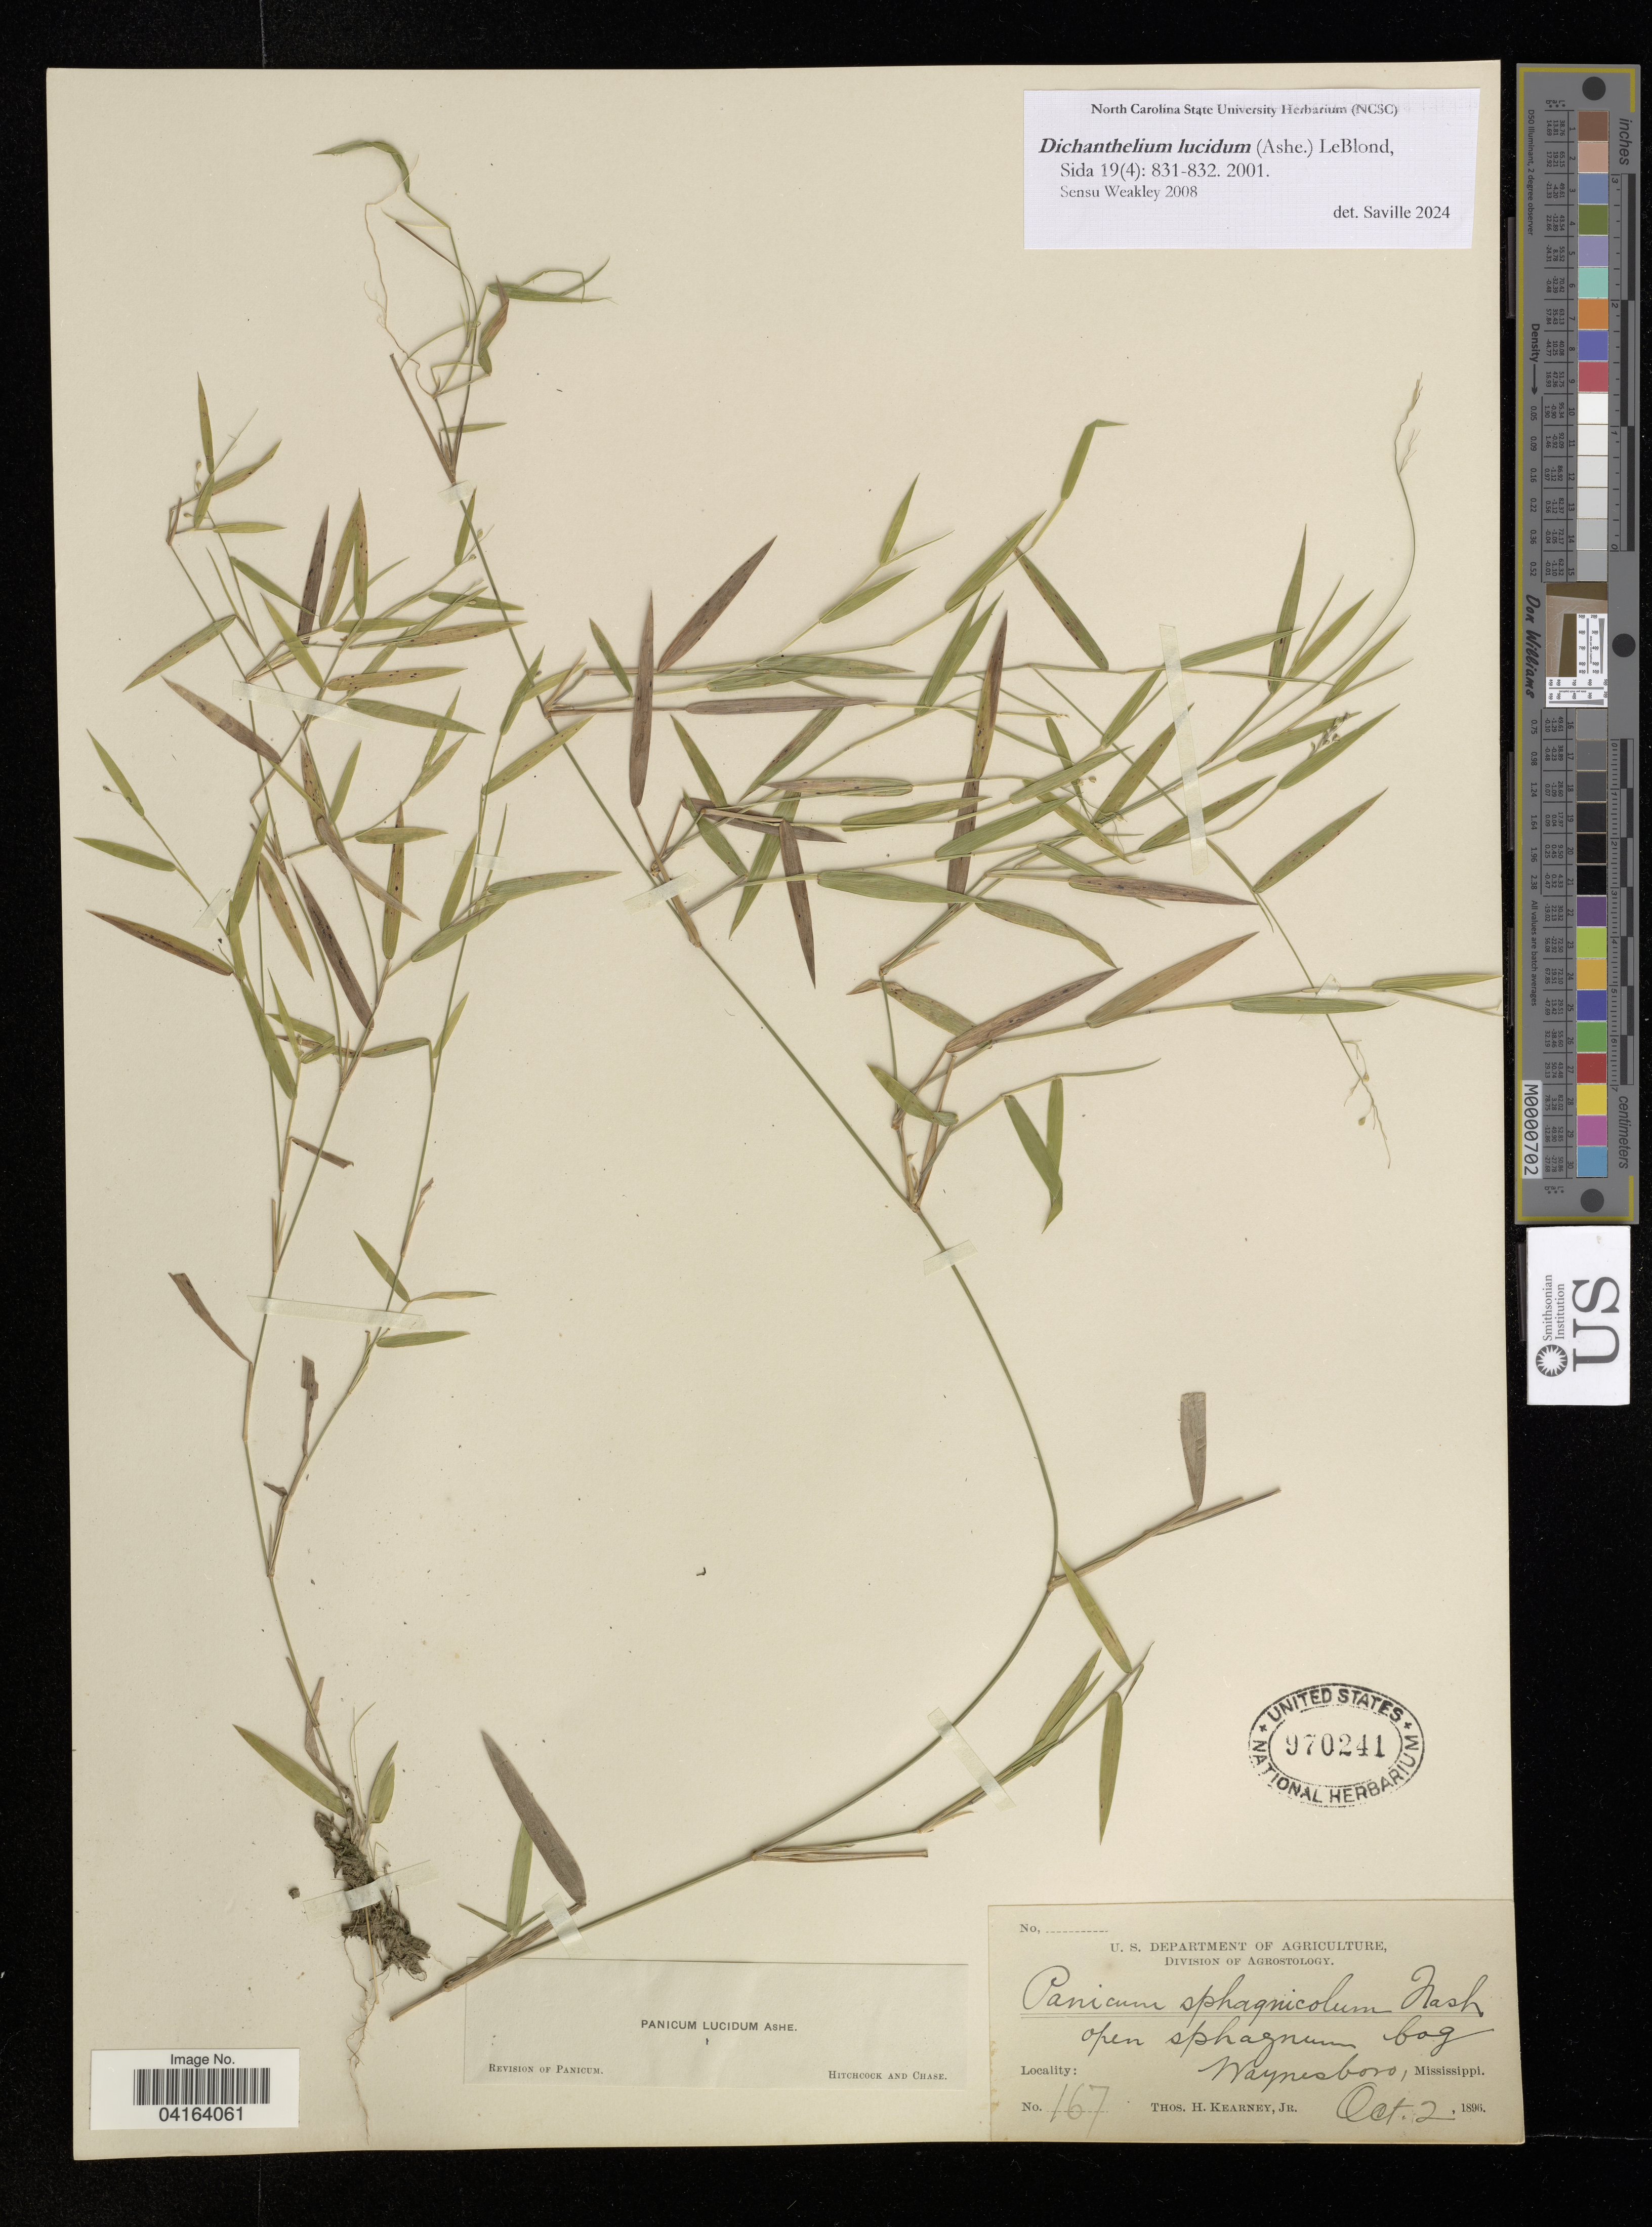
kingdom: Plantae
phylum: Tracheophyta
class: Liliopsida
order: Poales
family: Poaceae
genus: Dichanthelium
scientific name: Dichanthelium lucidum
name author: (Ashe) LeBlond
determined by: Saville, A. C., (NCSC), North Carolina State University (UNITED STATES)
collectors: J. Kearney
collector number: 167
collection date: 1896-10-02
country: United States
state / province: Mississippi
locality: Waynesboro.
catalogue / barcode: US 970241